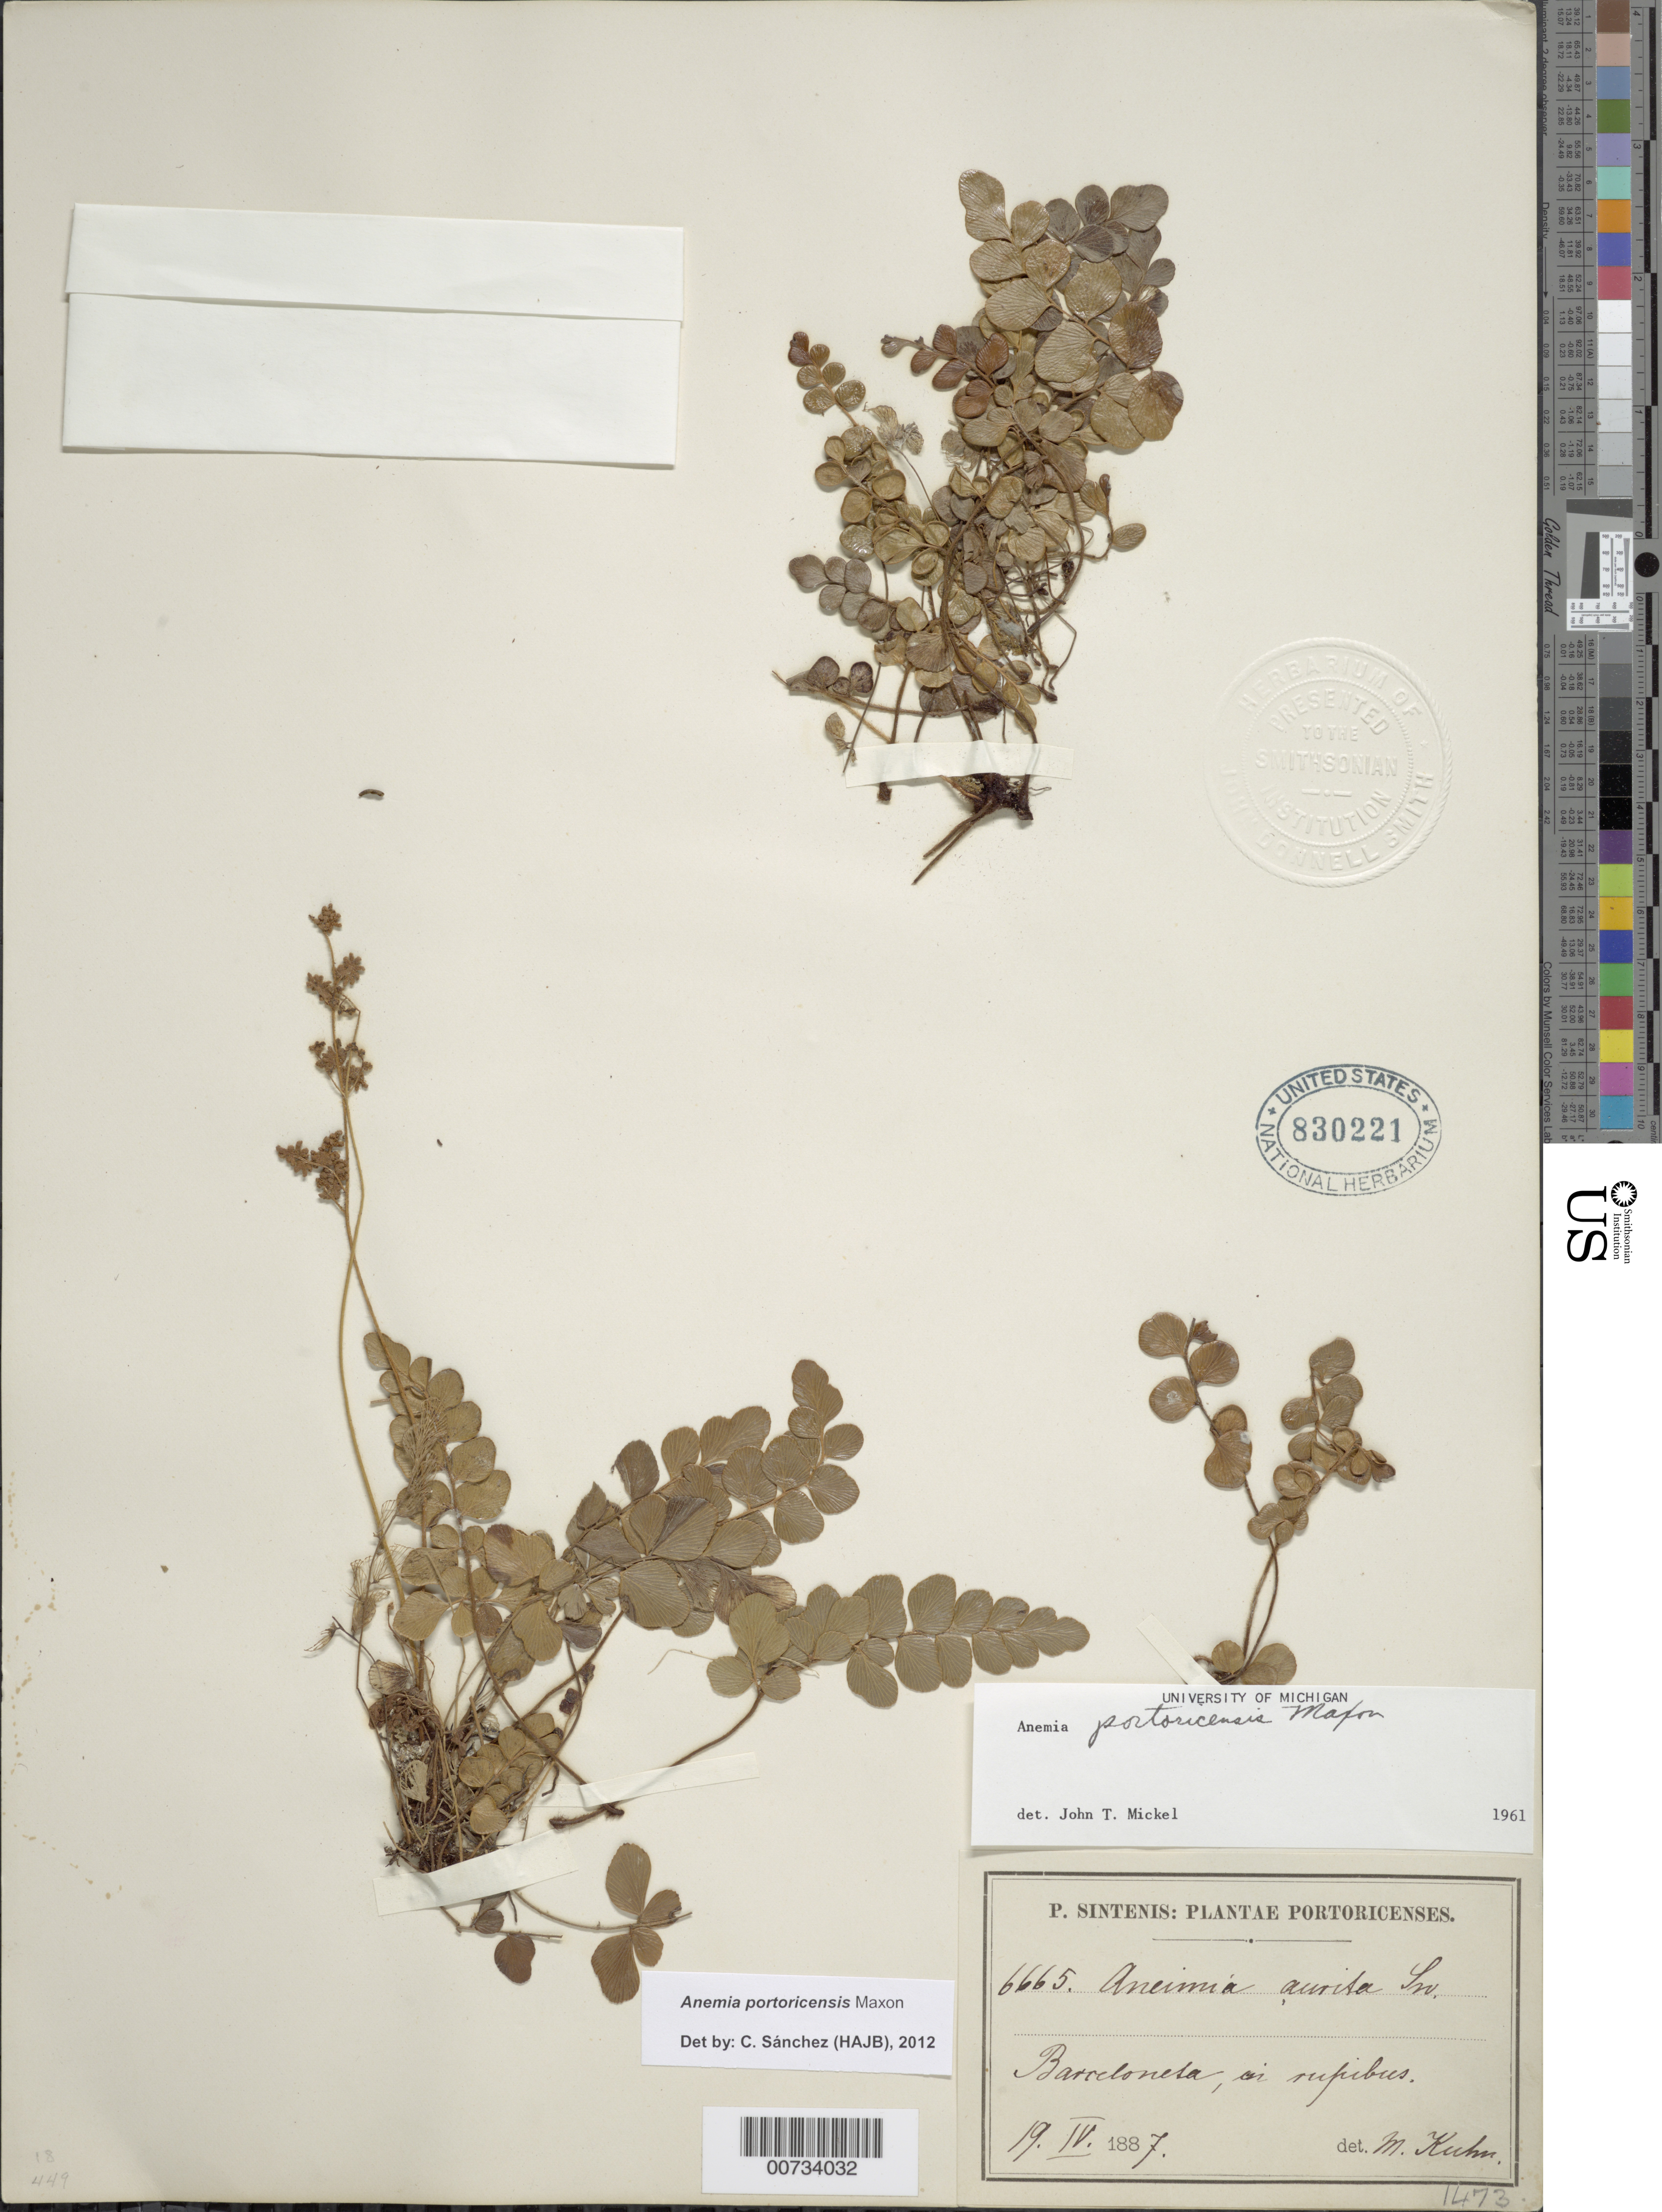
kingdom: Plantae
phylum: Tracheophyta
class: Polypodiopsida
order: Schizaeales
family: Anemiaceae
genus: Anemia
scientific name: Anemia portoricensis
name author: Maxon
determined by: Mickel, J. T., (NY), New York Botanical Garden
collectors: P. Sintenis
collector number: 6665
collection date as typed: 19 Apr 1887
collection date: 1887-04-19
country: Puerto Rico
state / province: Barceloneta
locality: Barceloneta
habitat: In rupibus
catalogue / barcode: US 830221